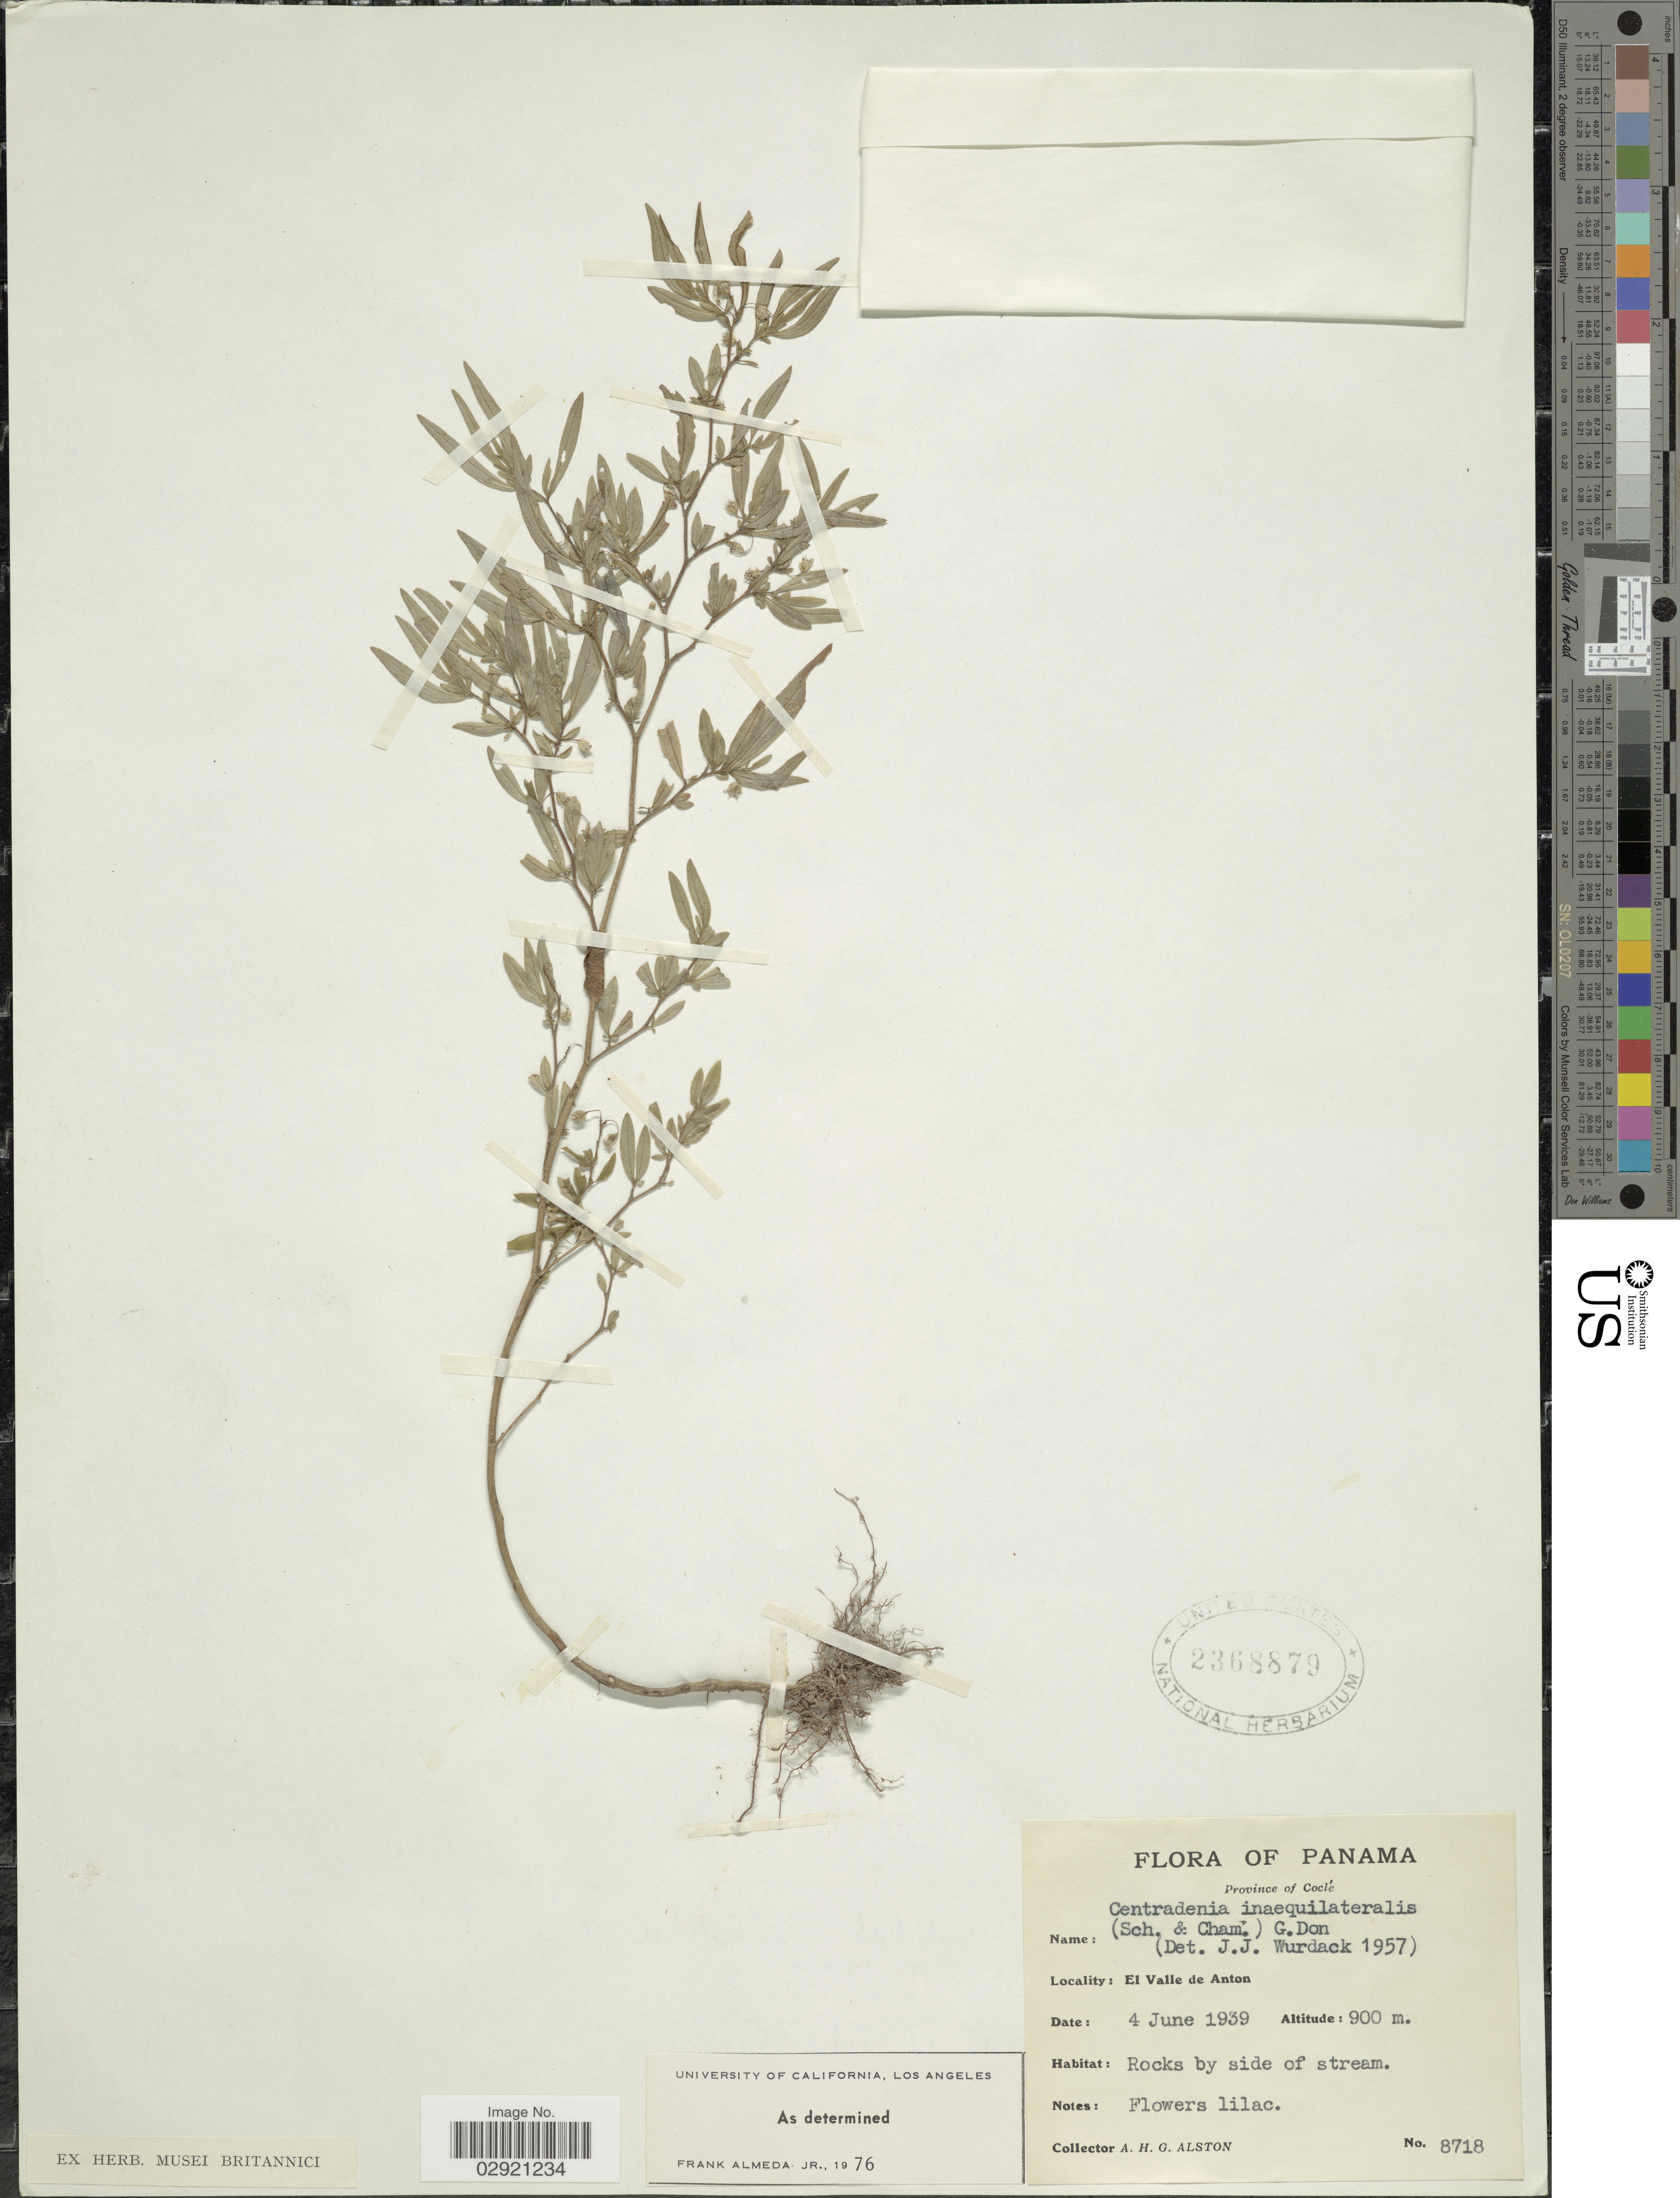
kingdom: Plantae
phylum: Tracheophyta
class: Magnoliopsida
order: Myrtales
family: Melastomataceae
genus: Centradenia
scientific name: Centradenia inaequilateralis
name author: (Gleason) G. Don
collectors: A. H. Alston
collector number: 8718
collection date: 1939-06-04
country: Panama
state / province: Coclé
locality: El Valle de Anton.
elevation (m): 900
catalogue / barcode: US 2368879